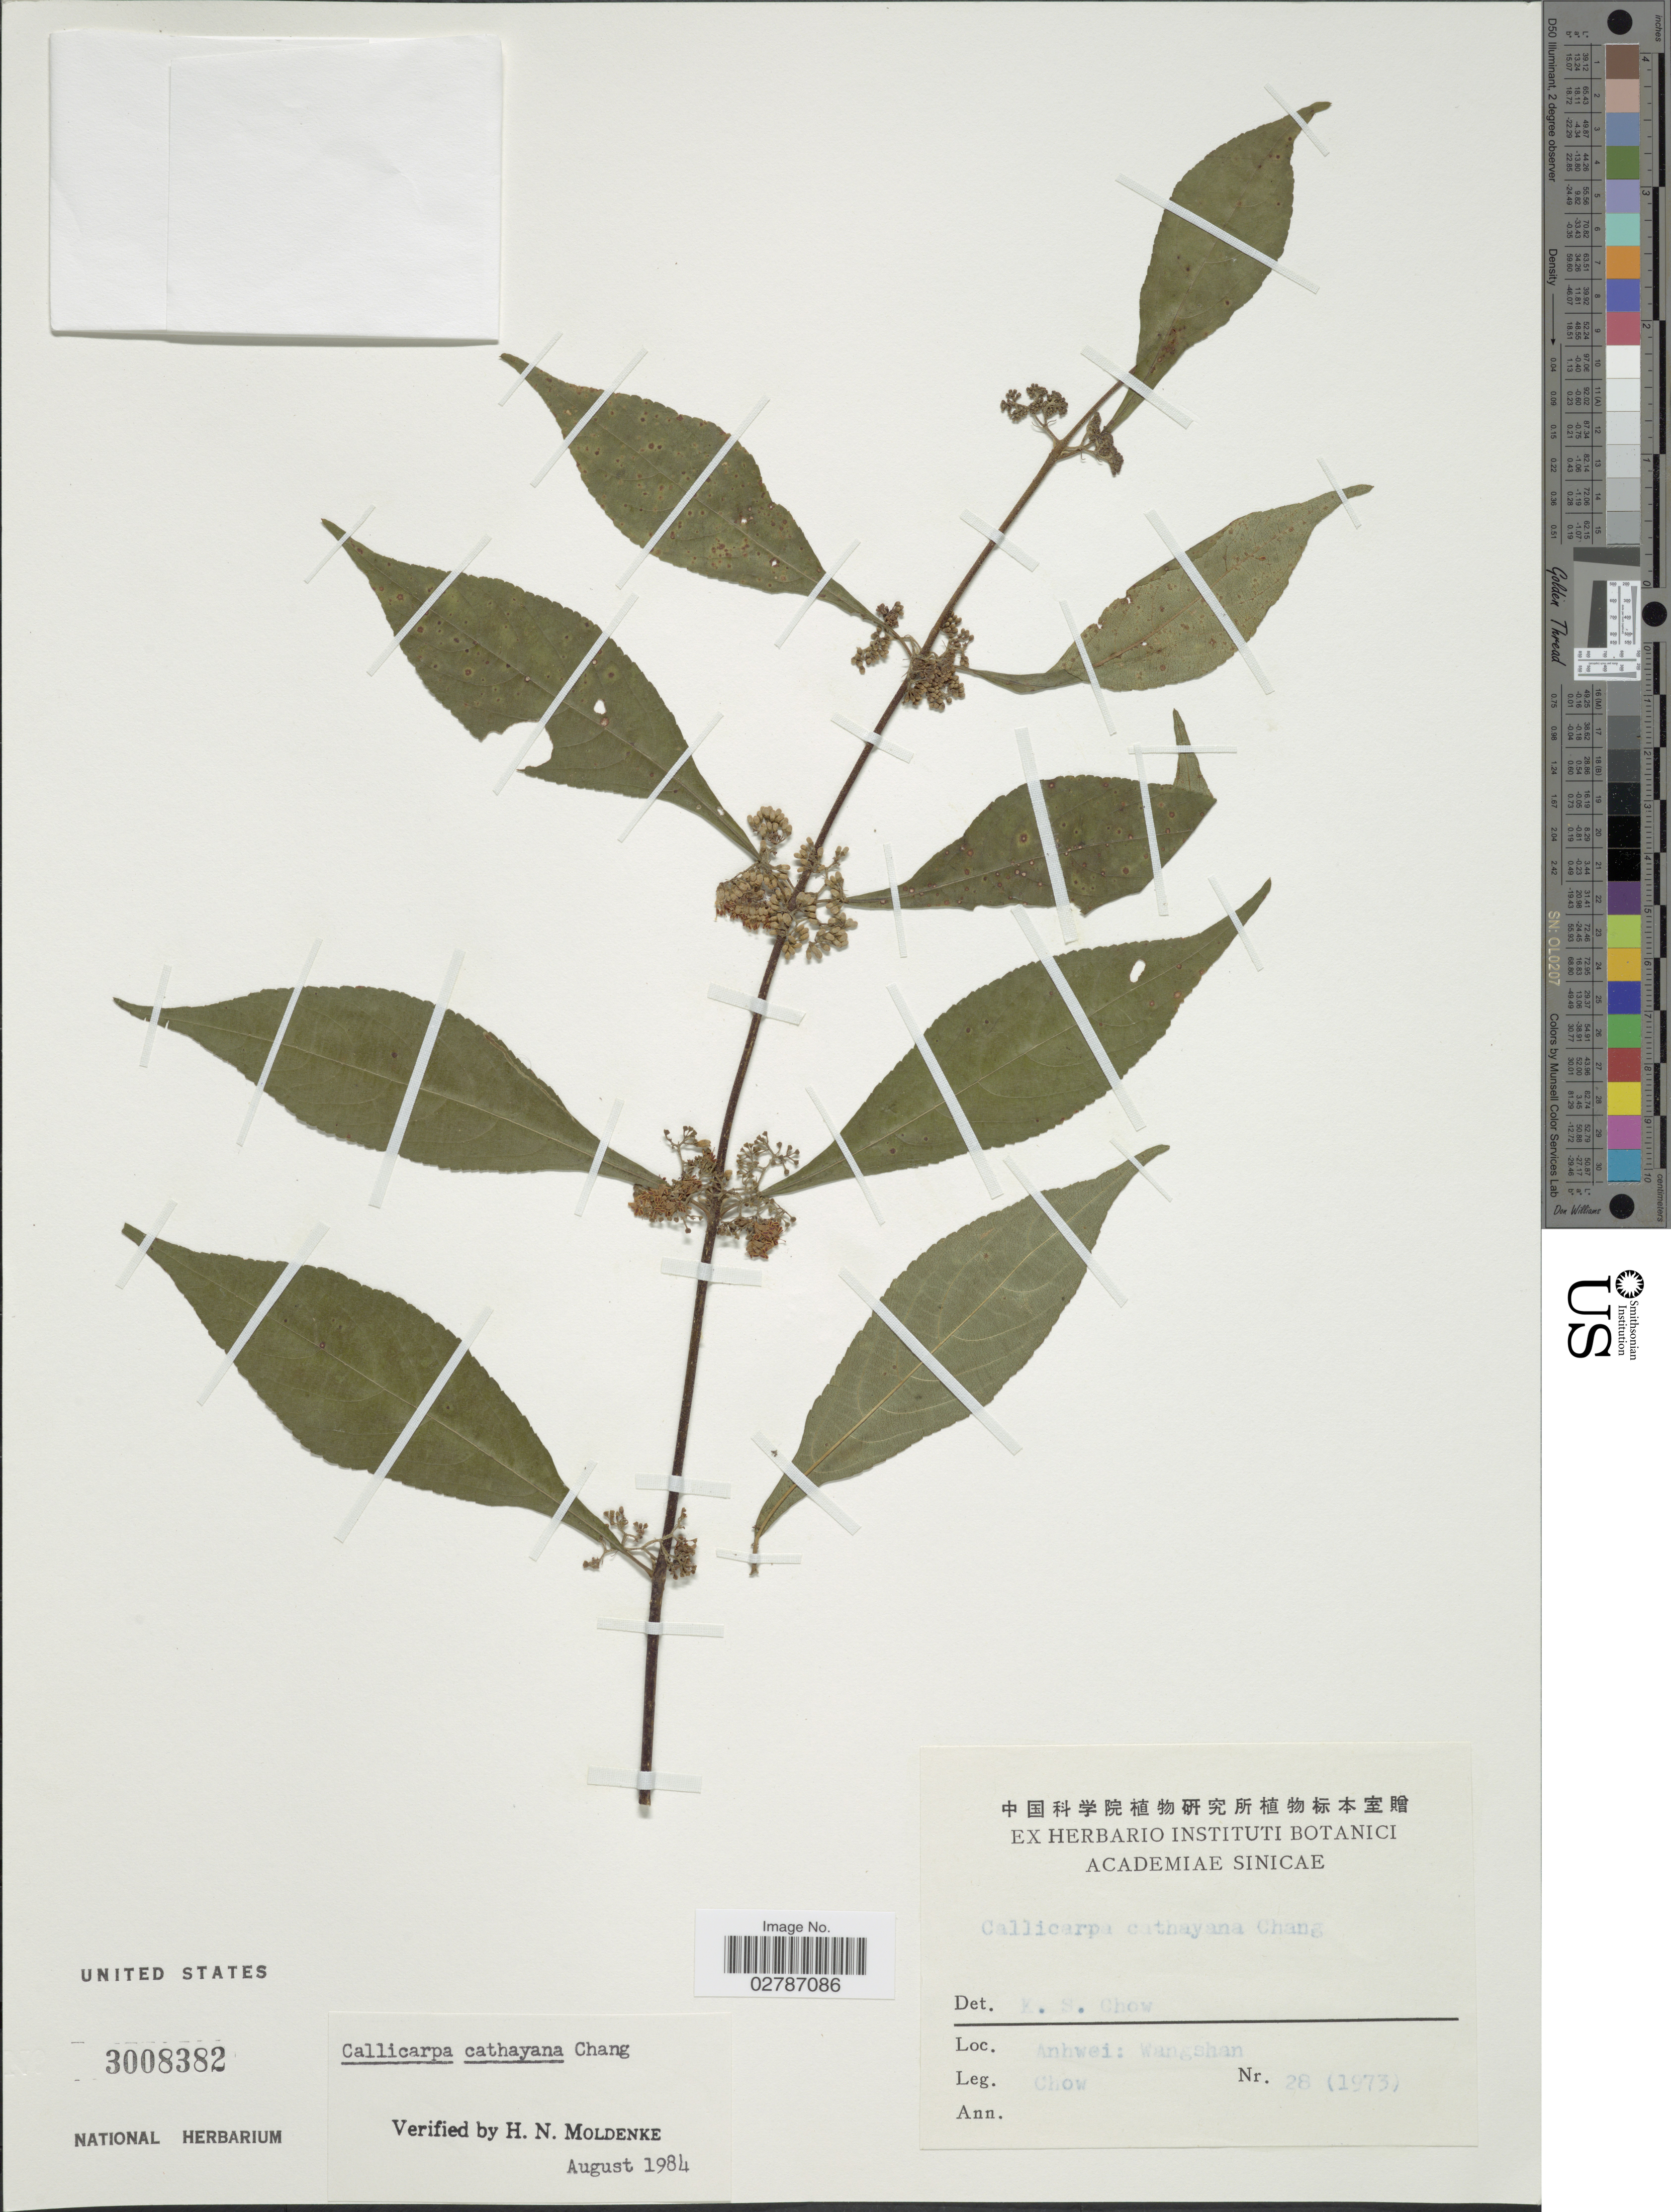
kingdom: Plantae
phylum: Tracheophyta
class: Magnoliopsida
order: Lamiales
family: Lamiaceae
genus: Callicarpa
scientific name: Callicarpa cathayana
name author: H.T. Chang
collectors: Chow, --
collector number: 28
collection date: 1973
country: China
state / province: Anhui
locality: Anhwei: Wangshan.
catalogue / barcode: US 3008382